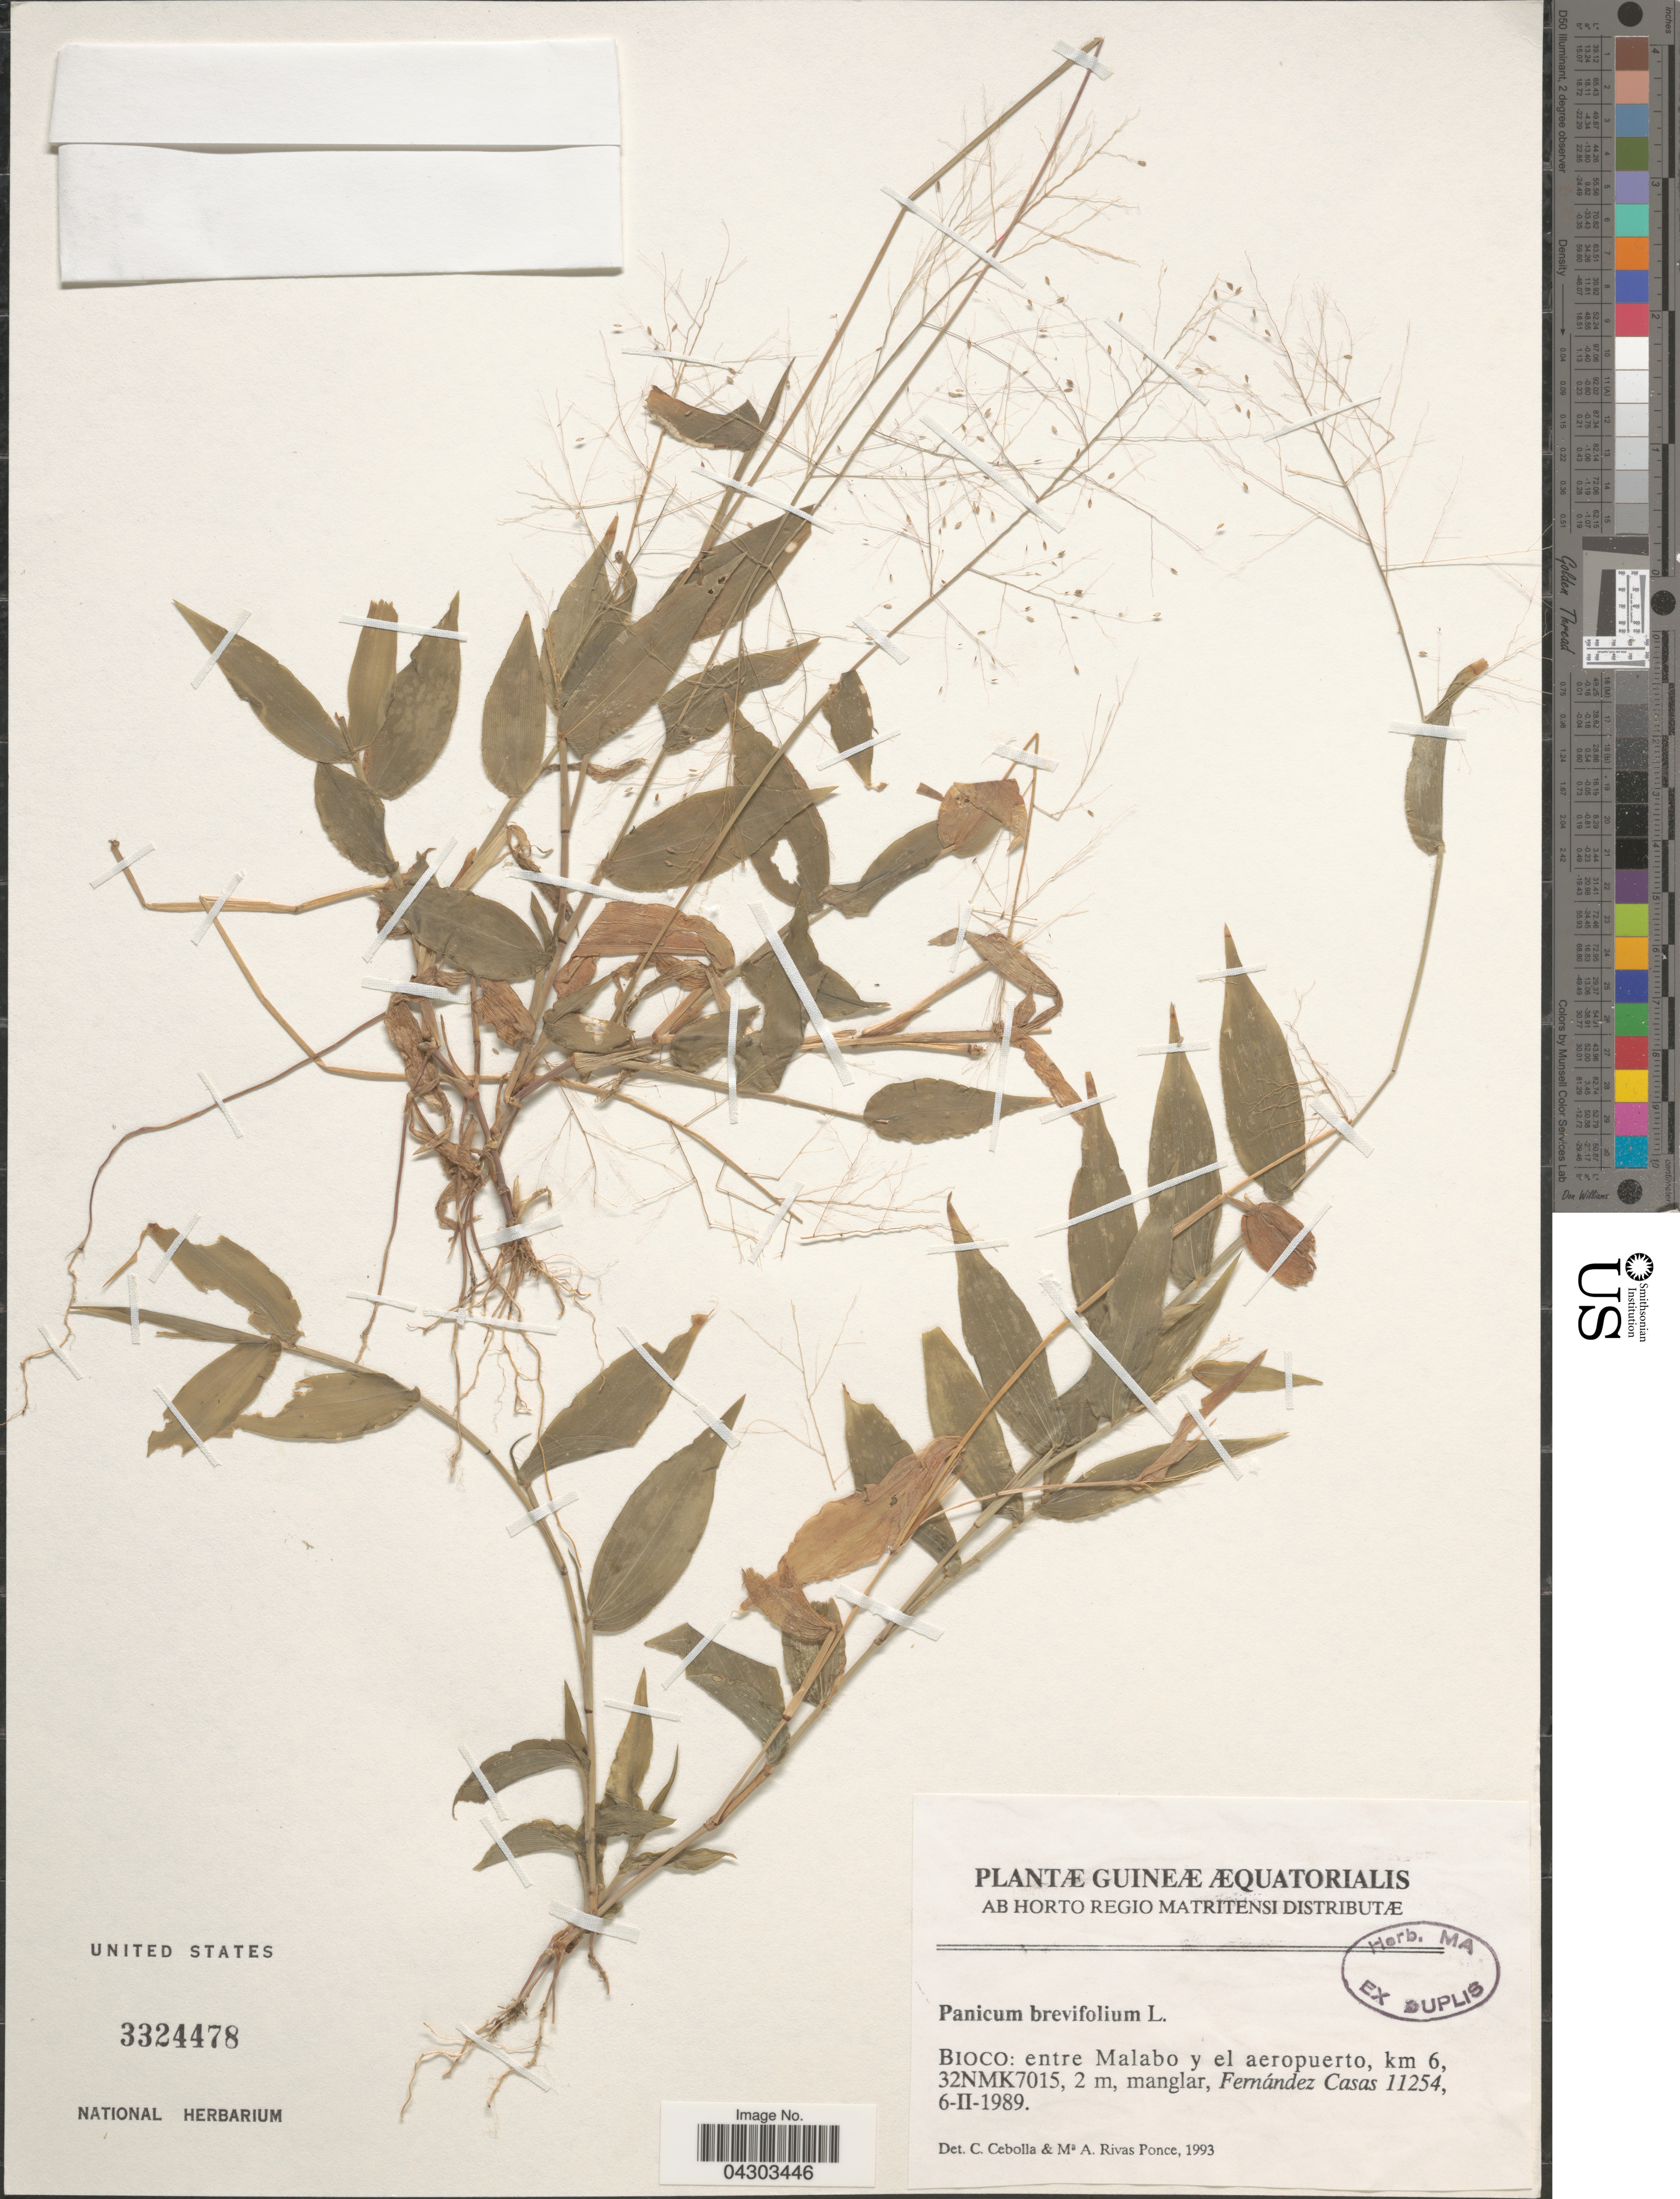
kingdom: Plantae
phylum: Tracheophyta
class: Liliopsida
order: Poales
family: Poaceae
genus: Panicum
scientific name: Panicum brevifolium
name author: L.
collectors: F. Casas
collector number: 11254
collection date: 1989-02-06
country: Equatorial Guinea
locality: Guineæ Æquatorialis. Bioco: entre Malabo y el aeropuerto, km 6, 32NMK7015.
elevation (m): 2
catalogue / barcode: US 3324478